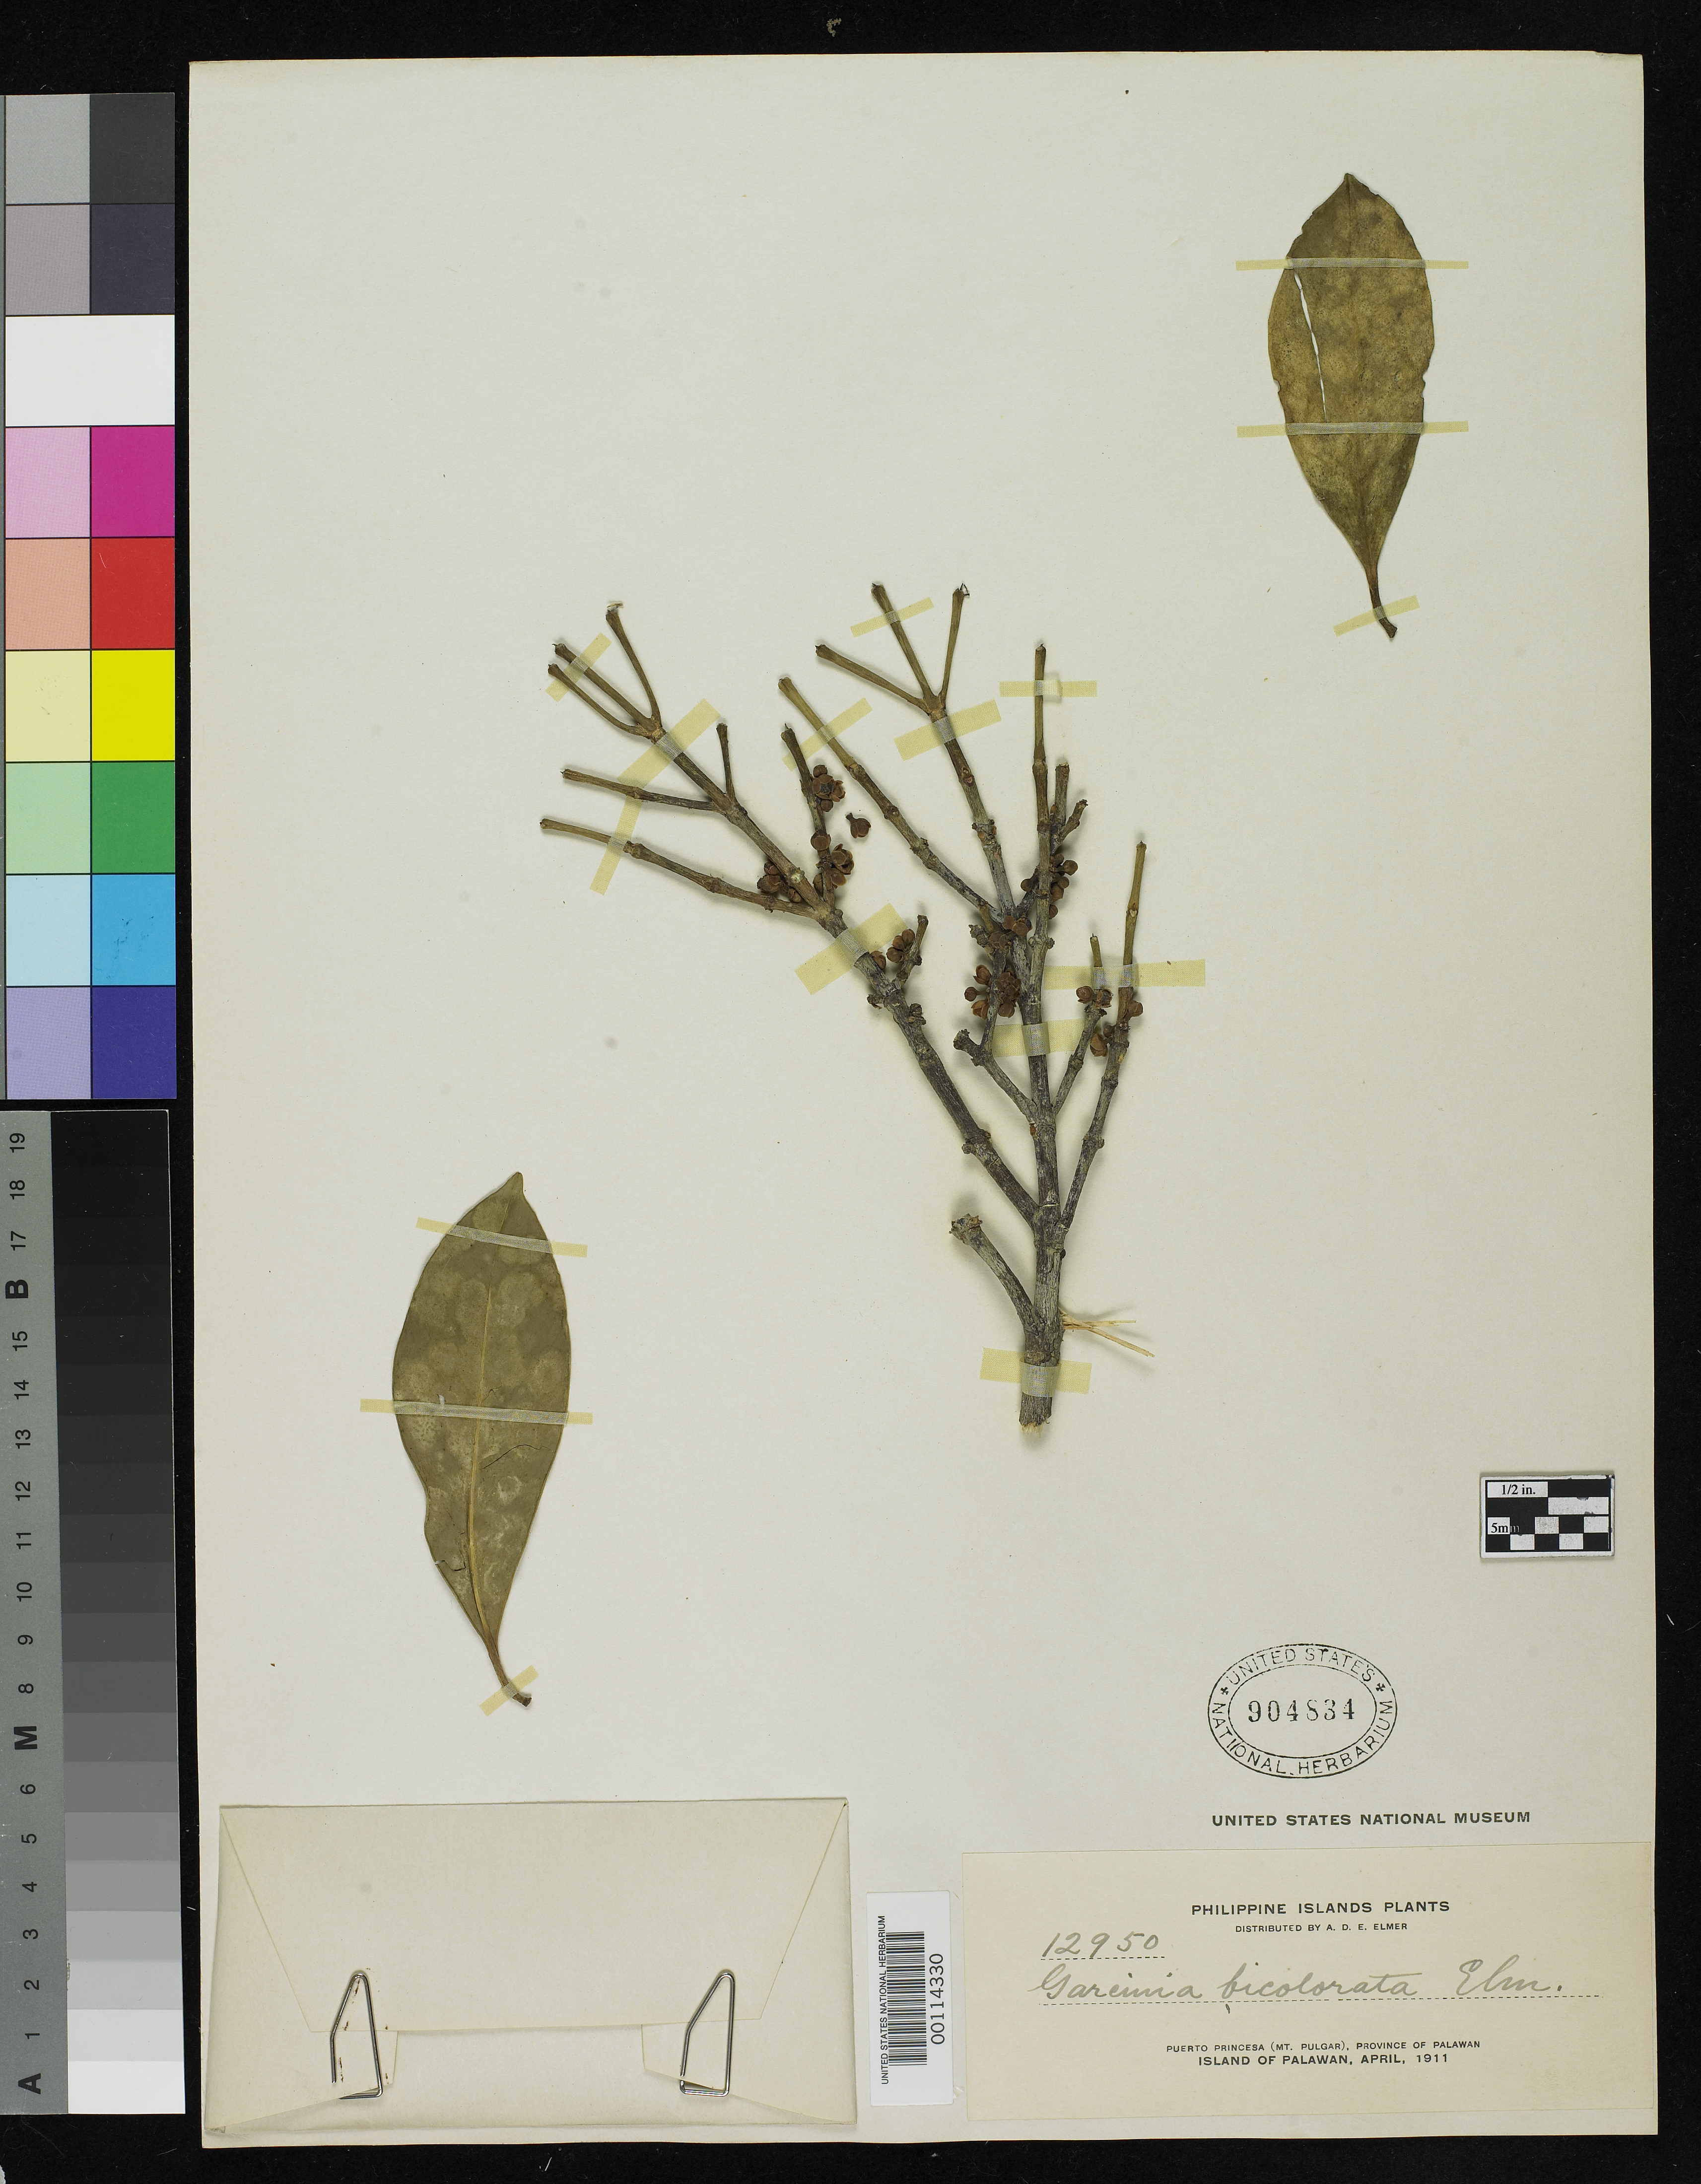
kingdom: Plantae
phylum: Tracheophyta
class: Magnoliopsida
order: Malpighiales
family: Clusiaceae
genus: Garcinia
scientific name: Garcinia bicolorata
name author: Elmer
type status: Isotype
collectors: A. D. E. Elmer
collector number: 12950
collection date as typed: Apr 1911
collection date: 1911-04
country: Philippines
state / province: Mimaropa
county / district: Palawan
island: Palawan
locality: Puerto Princesca, Mt. Pulgar.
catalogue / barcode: US 904834